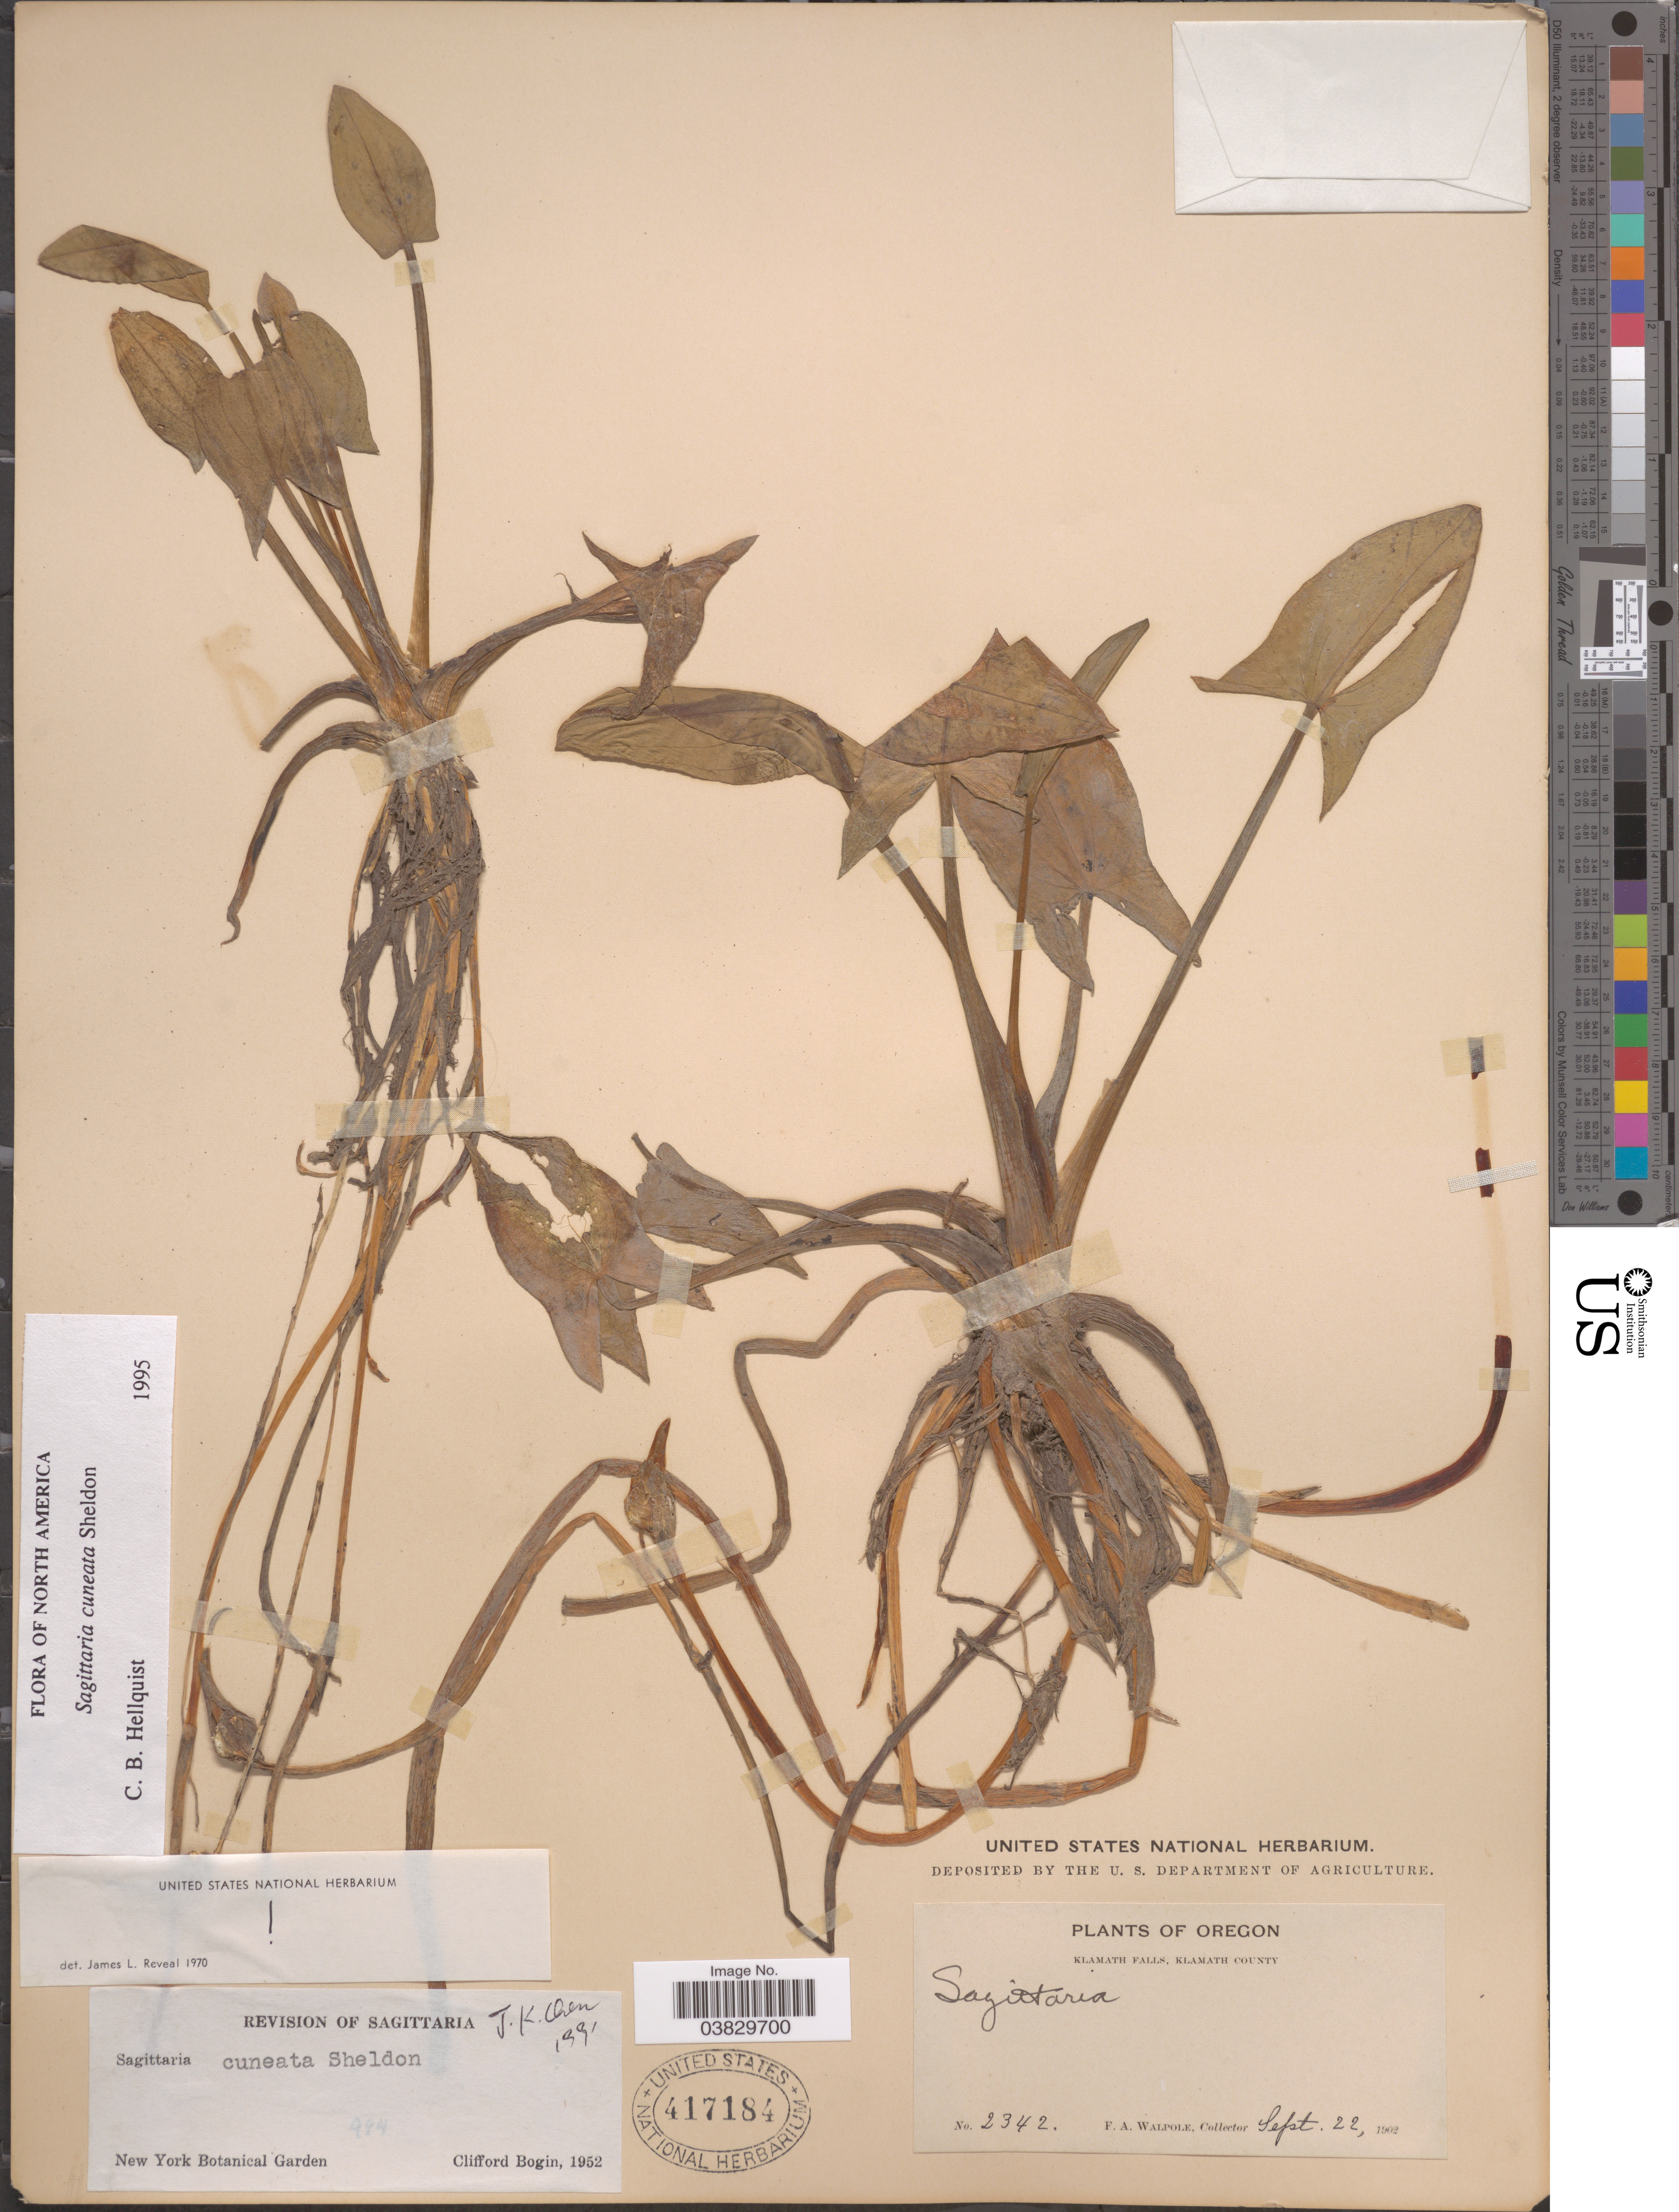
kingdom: Plantae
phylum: Tracheophyta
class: Liliopsida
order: Alismatales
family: Alismataceae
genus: Sagittaria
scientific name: Sagittaria cuneata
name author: E. Sheld.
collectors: F. Walpole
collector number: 2342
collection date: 1902-09-22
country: United States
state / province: Oregon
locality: Klamath Falls, Klamath County.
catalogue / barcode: US 417184